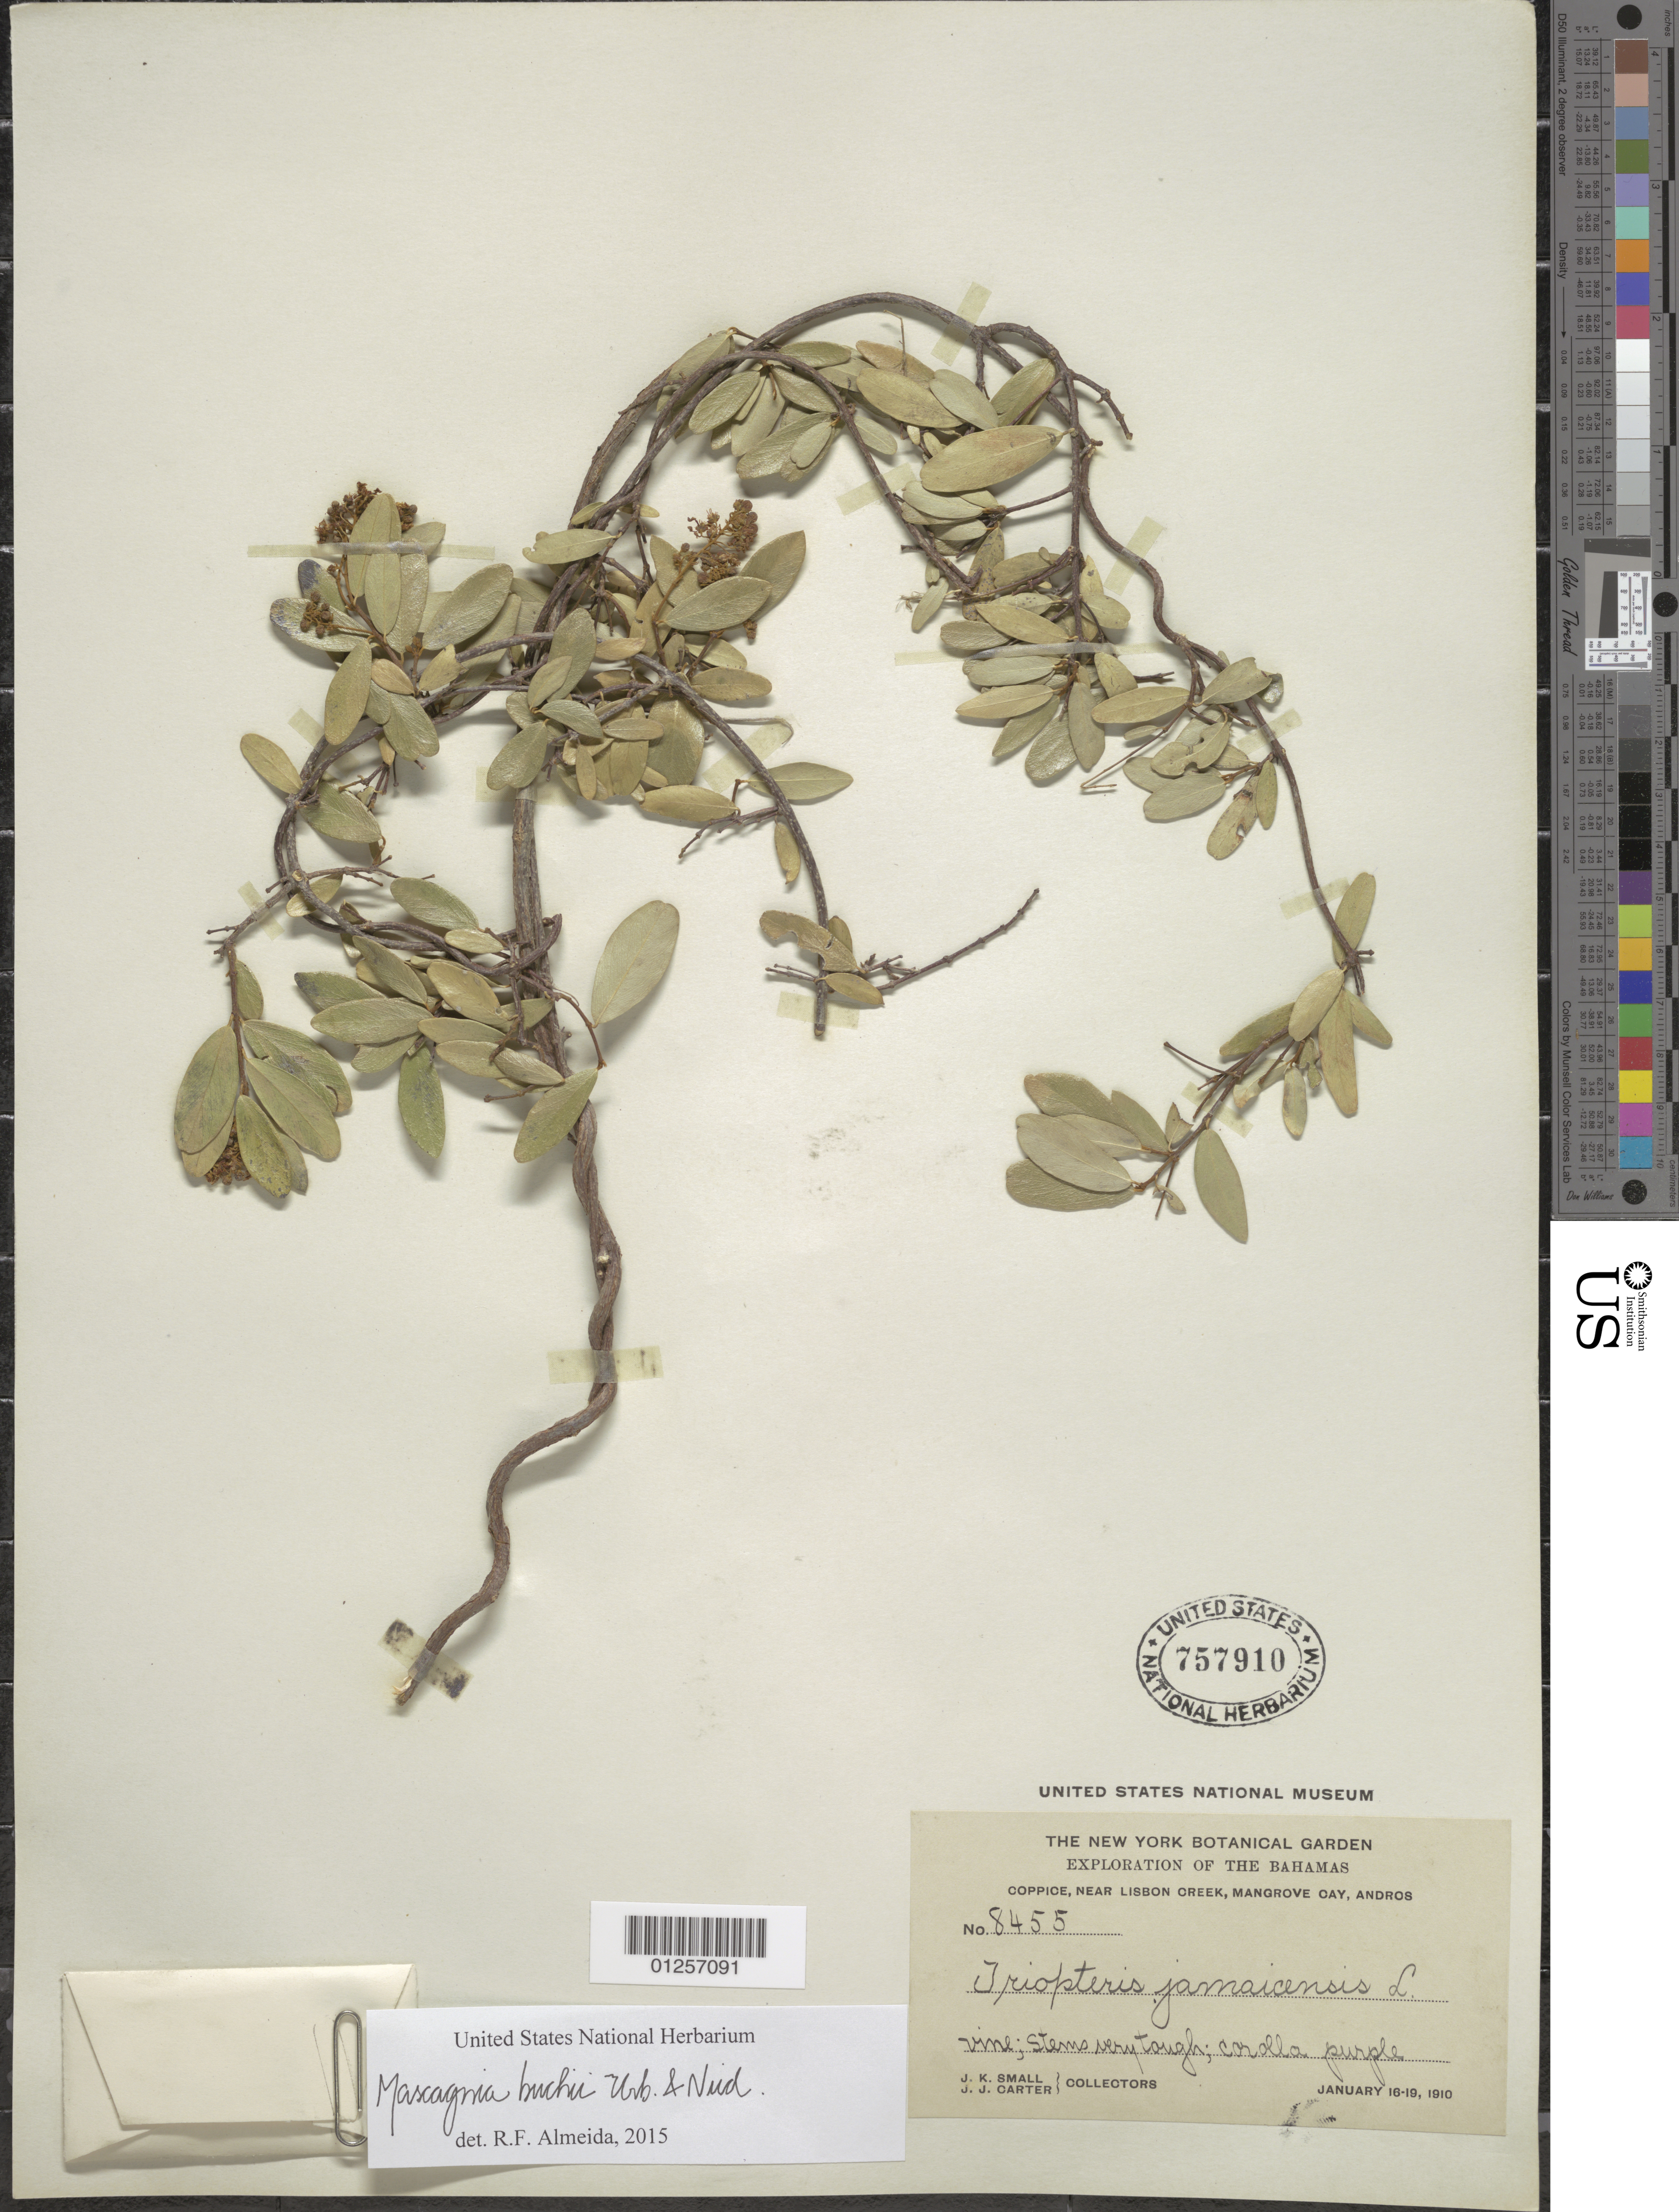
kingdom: Plantae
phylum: Tracheophyta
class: Magnoliopsida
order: Malpighiales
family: Malpighiaceae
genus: Mascagnia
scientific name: Mascagnia buchii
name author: Urb. & Nied.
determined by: De Almeida, R. F., (HUEFS), Universidade Estadual de Feira de Santana (BRAZIL)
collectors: J. K. Small & J. J. Carter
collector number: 8455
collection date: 1910-01-16/1910-01-19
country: Bahamas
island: Andros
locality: Lisbon Creek, Mangrove Cay.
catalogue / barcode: US 757910